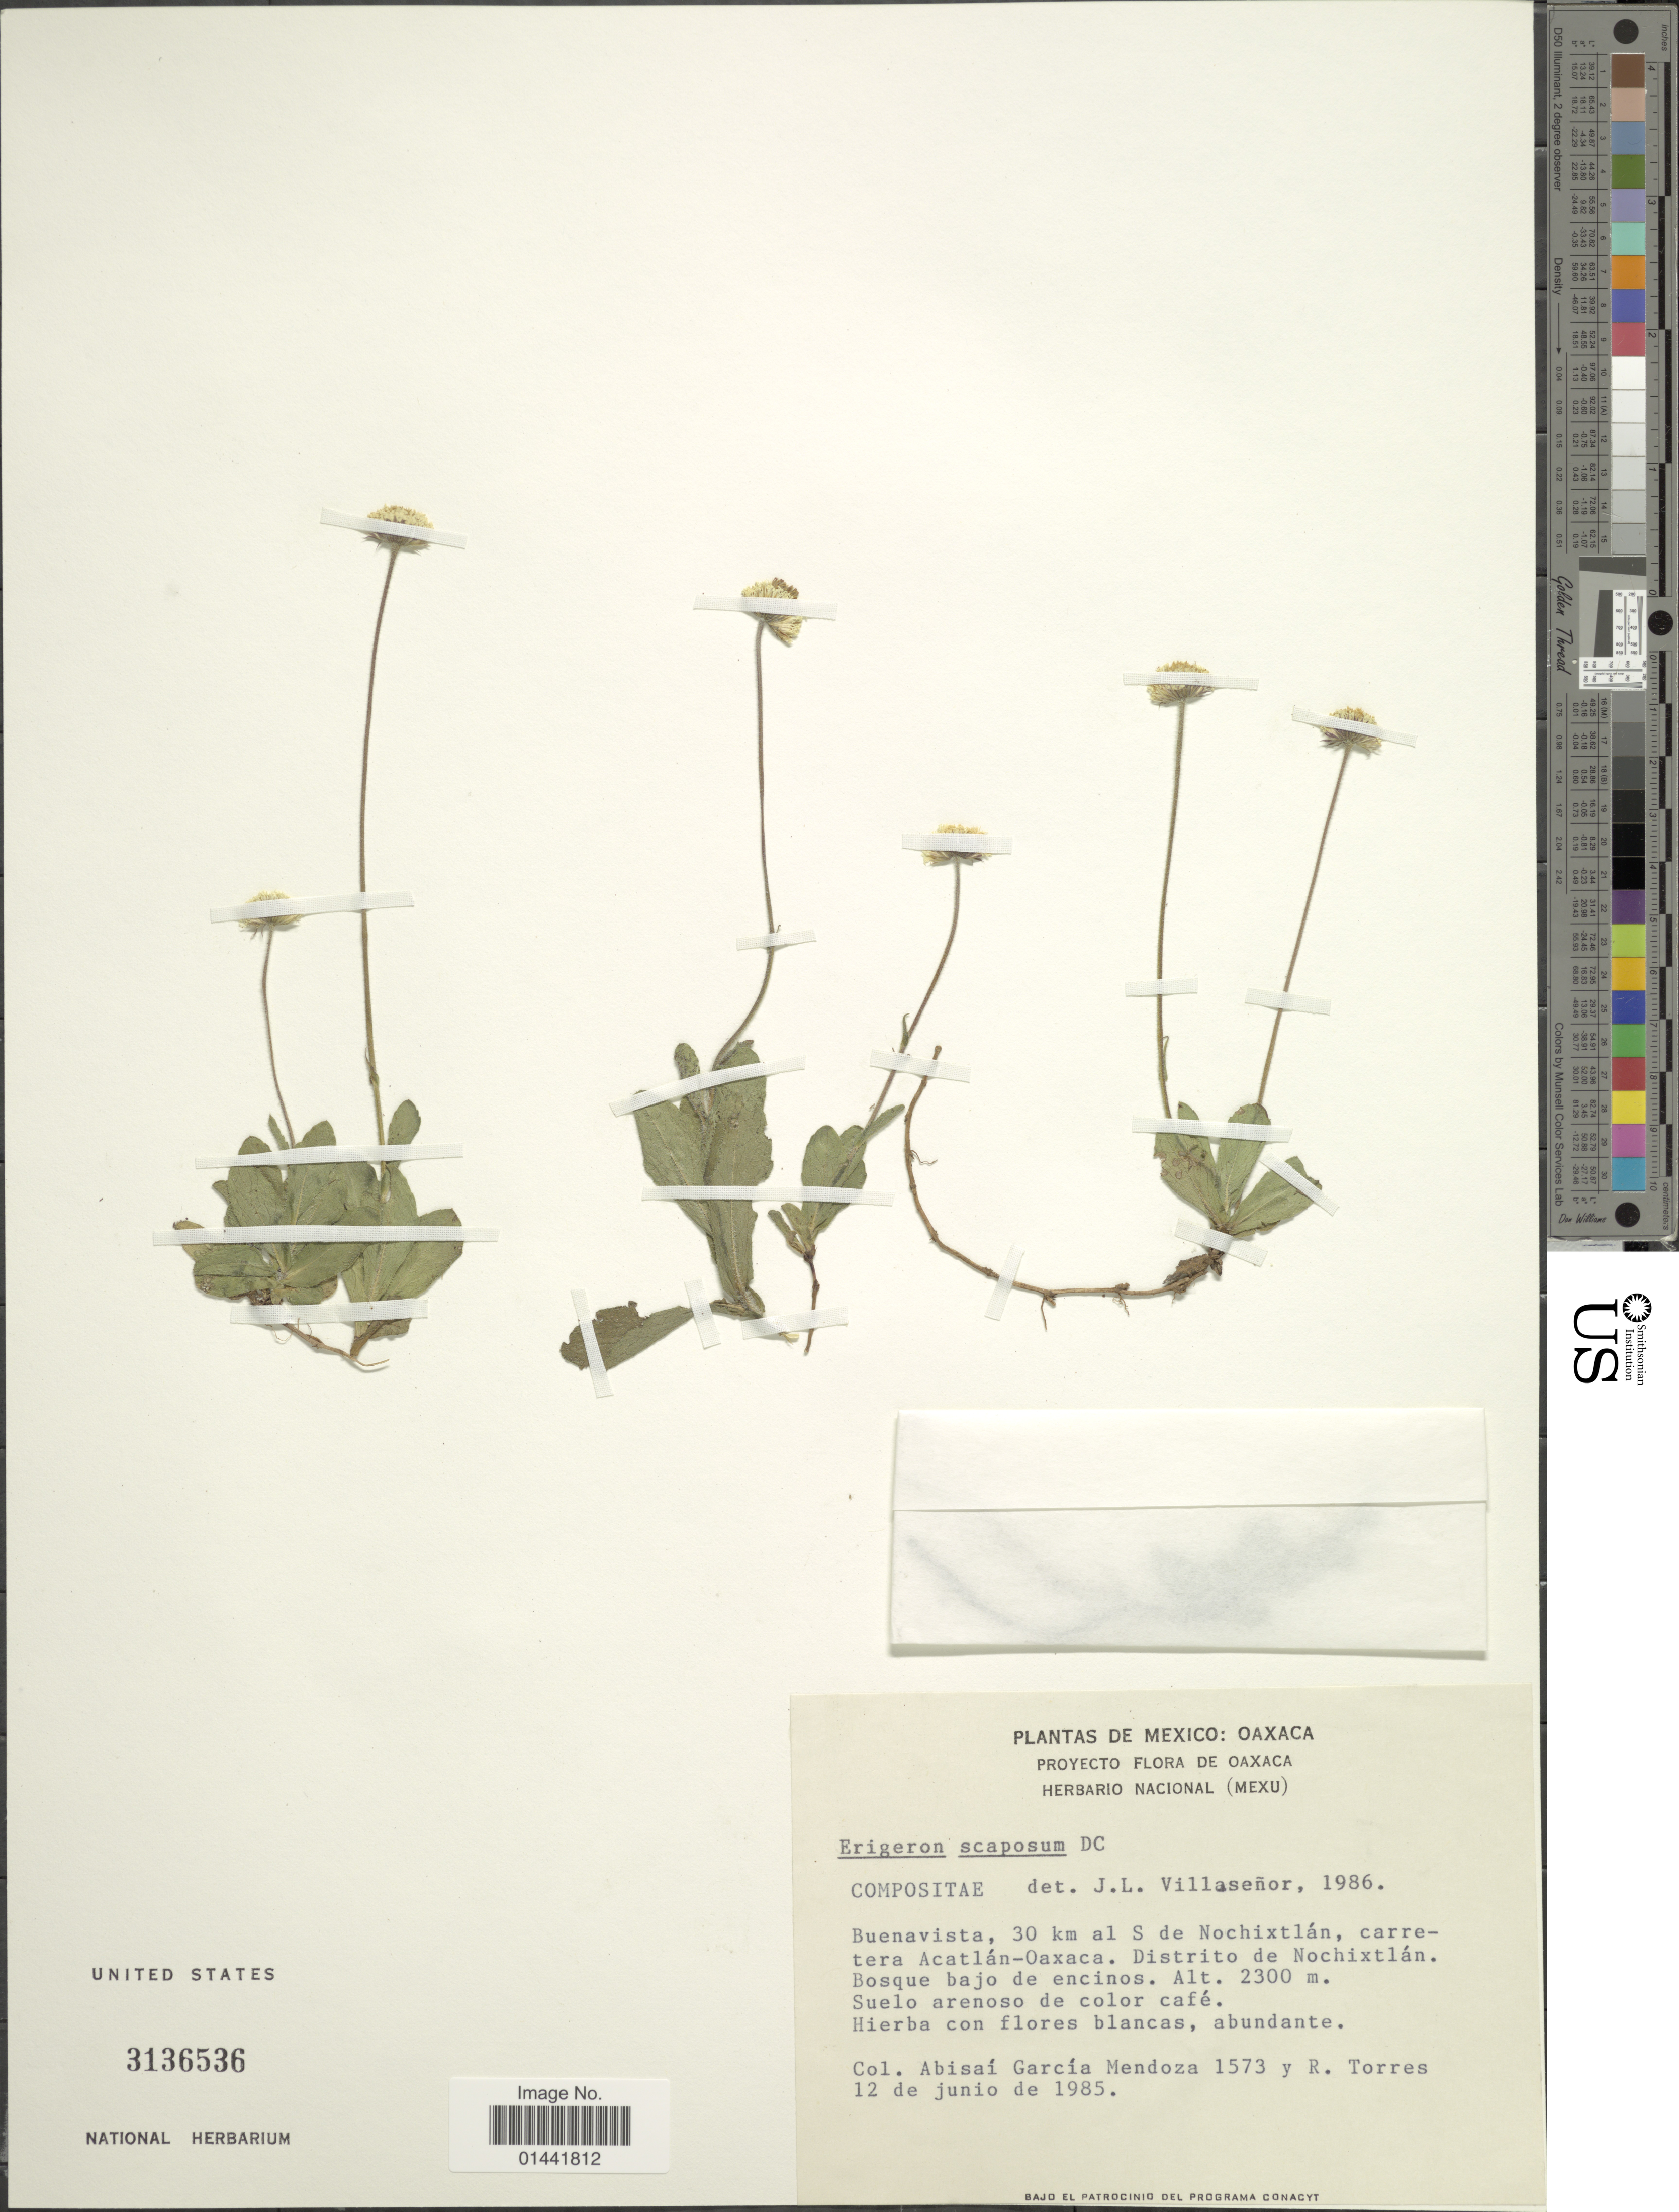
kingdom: Plantae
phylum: Tracheophyta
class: Magnoliopsida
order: Asterales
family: Asteraceae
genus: Erigeron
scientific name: Erigeron scaposus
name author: DC.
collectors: A. García-Mendoza & R. Torres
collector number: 1573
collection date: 1985-06-12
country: Mexico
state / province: Oaxaca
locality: Buenavista, 30 km al S de Nochixtlán, carretera Acatlán-Oaxaca, Distrito de Nonchixtlán, bosque bajo de encinos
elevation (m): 2300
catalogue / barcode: US 3136536